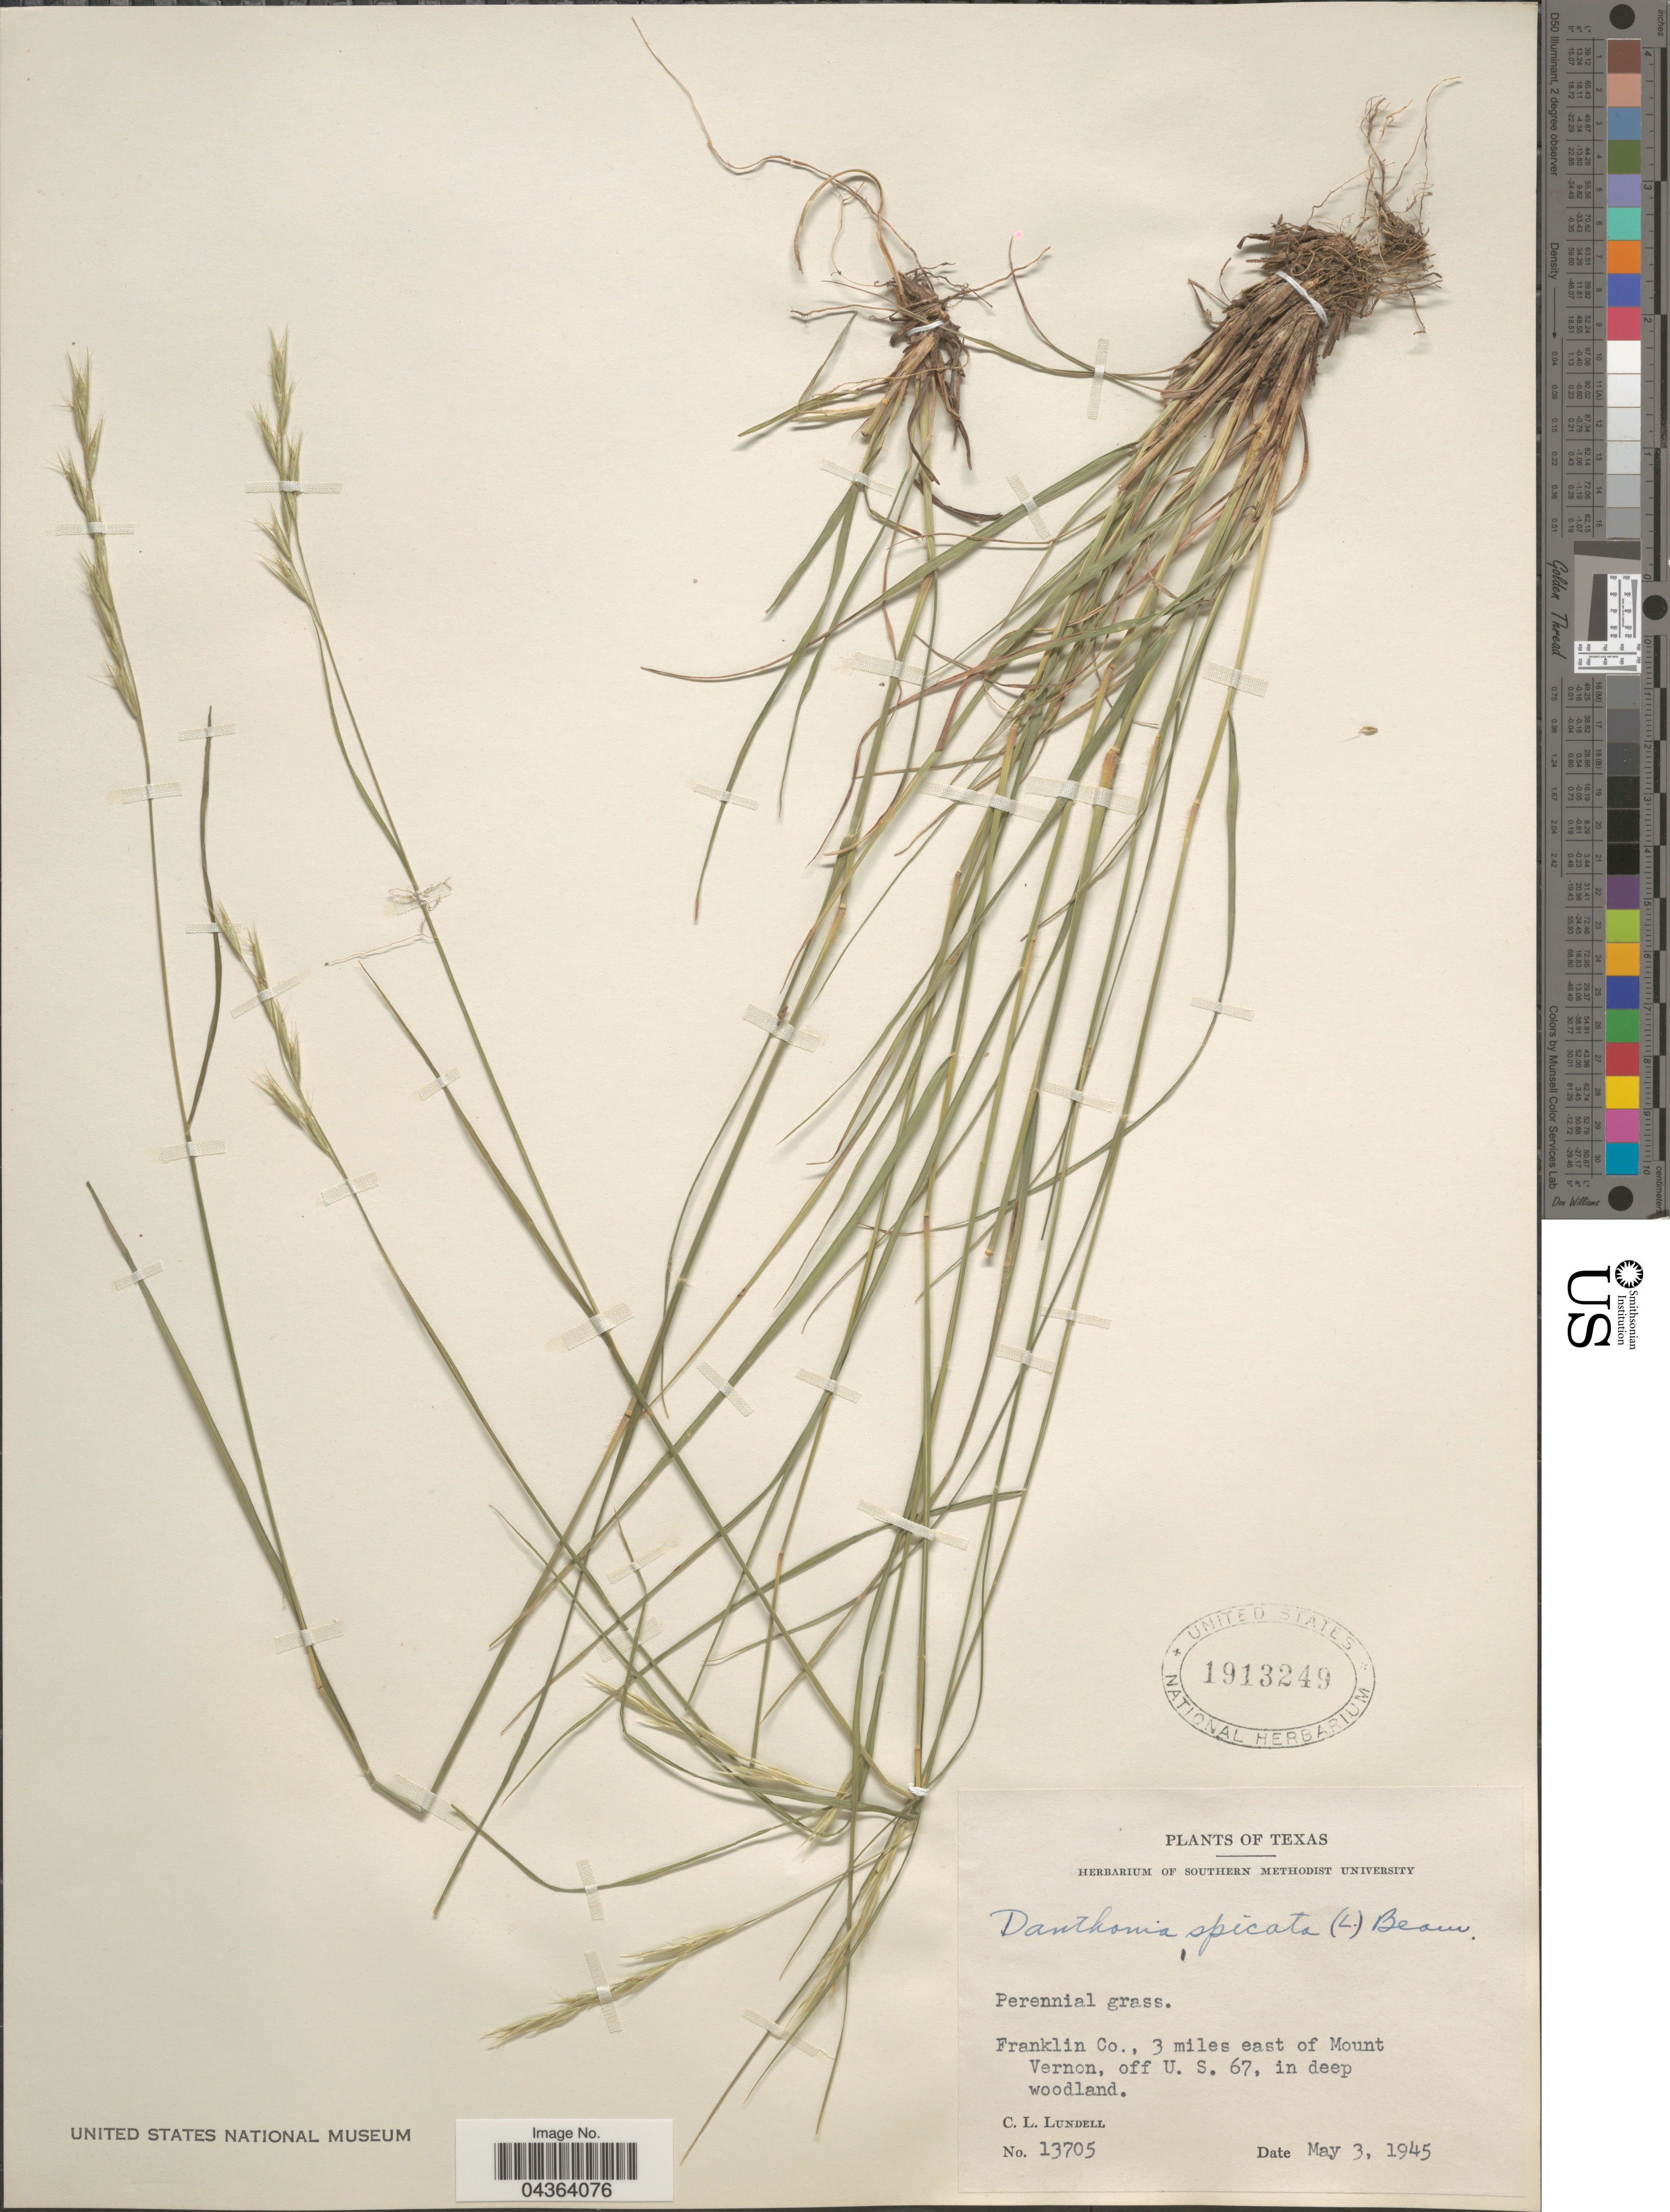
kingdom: Plantae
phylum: Tracheophyta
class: Liliopsida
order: Poales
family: Poaceae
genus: Danthonia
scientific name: Danthonia spicata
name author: (L.) P. Beauv. ex Roem. & Schult.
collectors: C. L. Lundell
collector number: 13705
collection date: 1945-05-03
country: United States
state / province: Texas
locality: Franklin Co., 3 miles east of Mount Vernon, off U. S. 67, in deep woodland.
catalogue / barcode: US 1913249